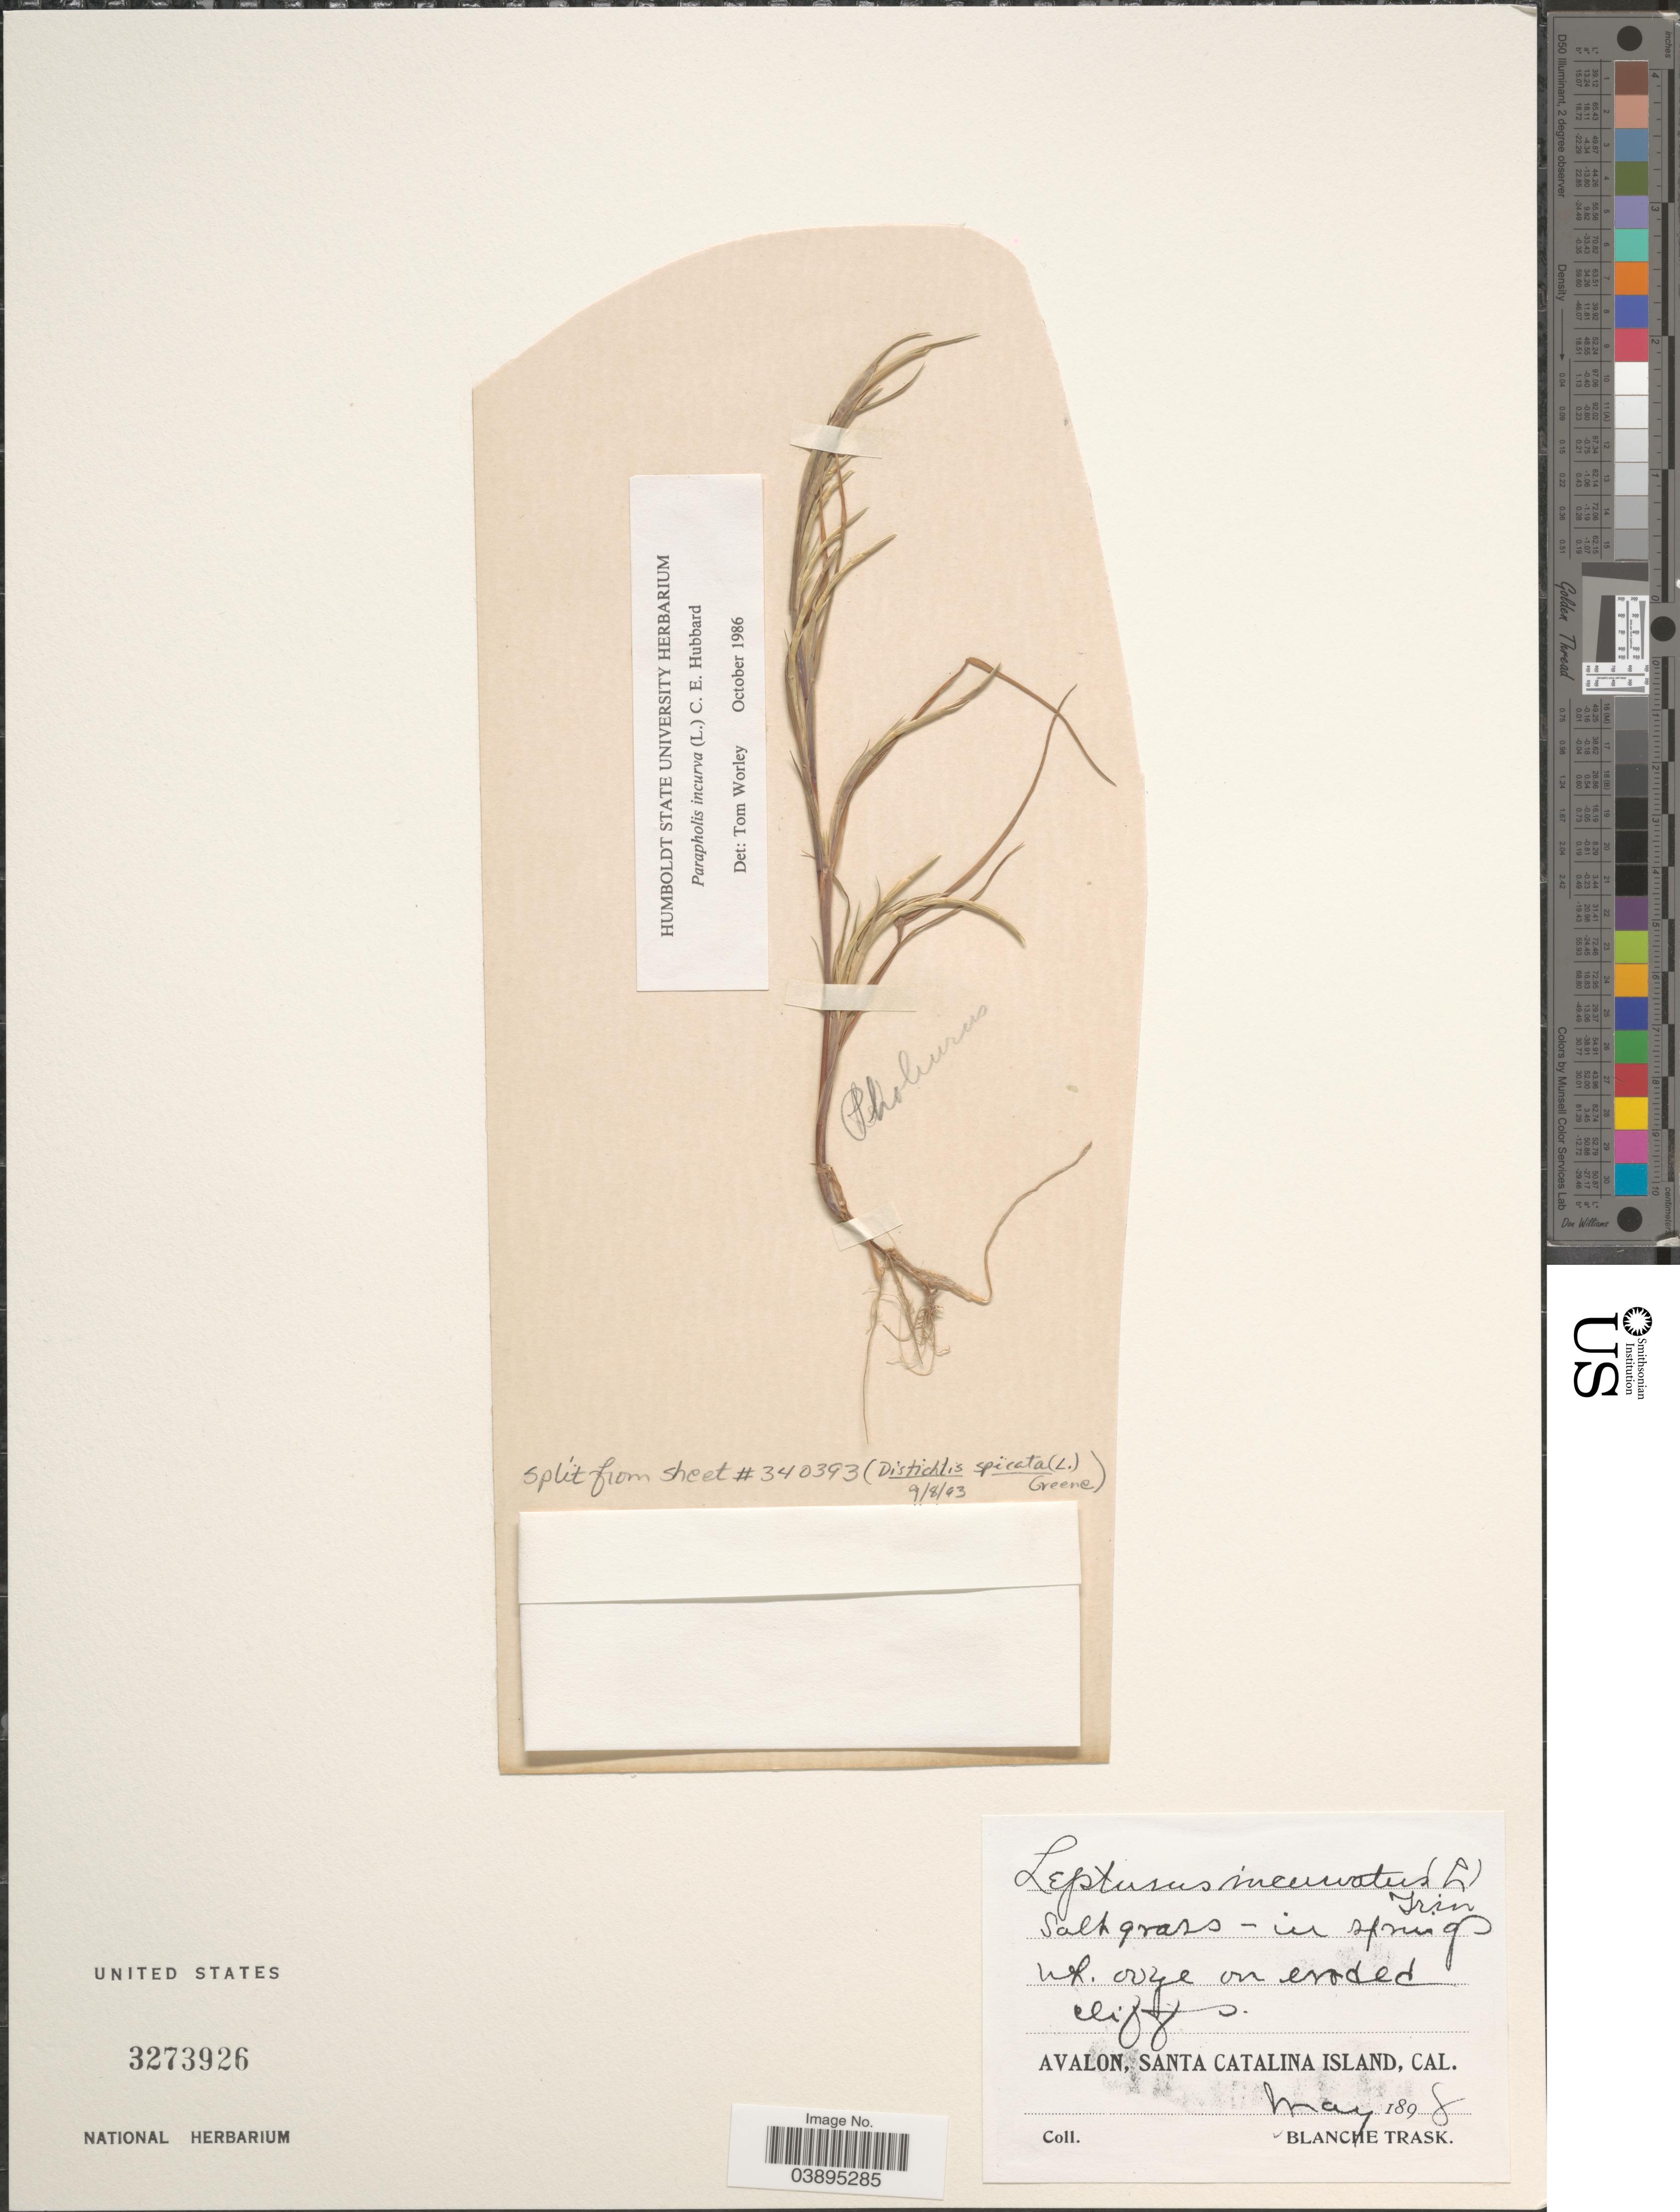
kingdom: Plantae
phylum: Tracheophyta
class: Liliopsida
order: Poales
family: Poaceae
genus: Parapholis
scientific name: Parapholis incurva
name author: (L.) C.E. Hubb.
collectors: B. Trask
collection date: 1898-05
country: United States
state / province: California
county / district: Los Angeles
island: Santa Catalina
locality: Avalon, Santa Catalina Island.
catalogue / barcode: US 3273926